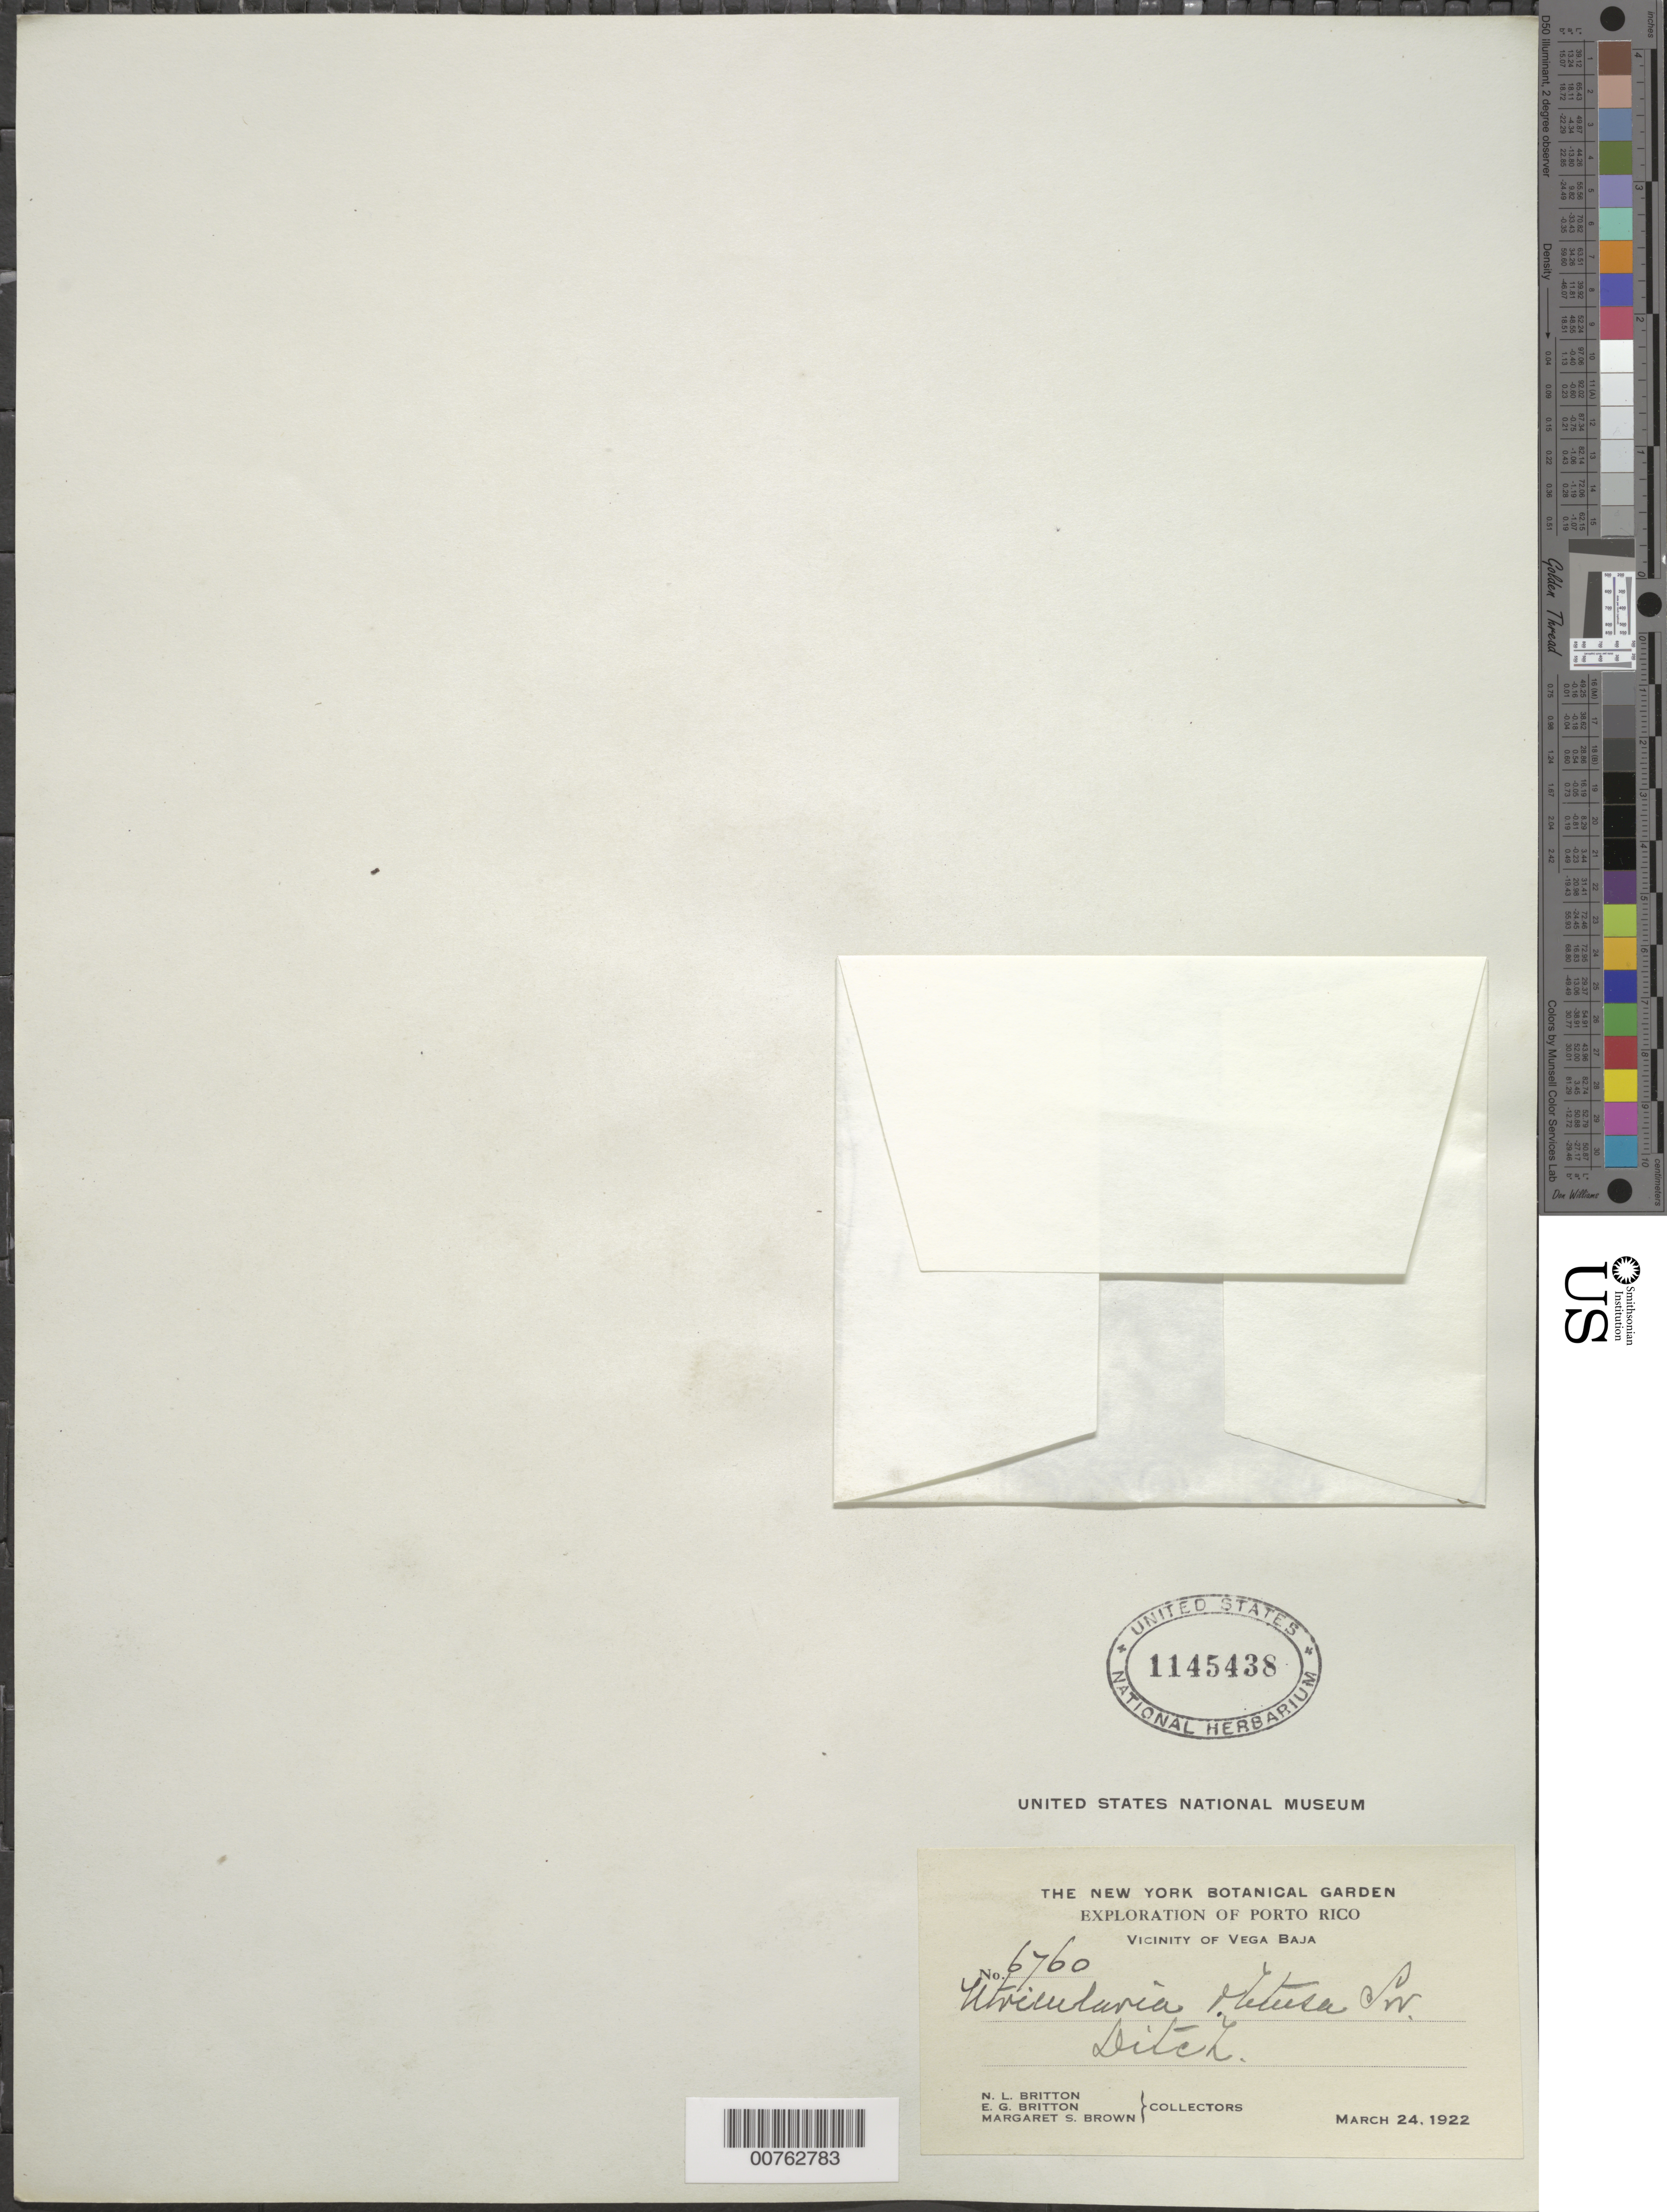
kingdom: Plantae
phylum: Tracheophyta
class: Magnoliopsida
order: Lamiales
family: Lentibulariaceae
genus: Utricularia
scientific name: Utricularia gibba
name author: L.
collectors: N. Britton, E. G. Britton & M. Brown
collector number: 6760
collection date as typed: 24 Mar 1922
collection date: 1922-03-24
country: Puerto Rico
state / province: Vega Baja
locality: Vicinity of Vega Baja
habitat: Ditch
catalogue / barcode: US 1145438